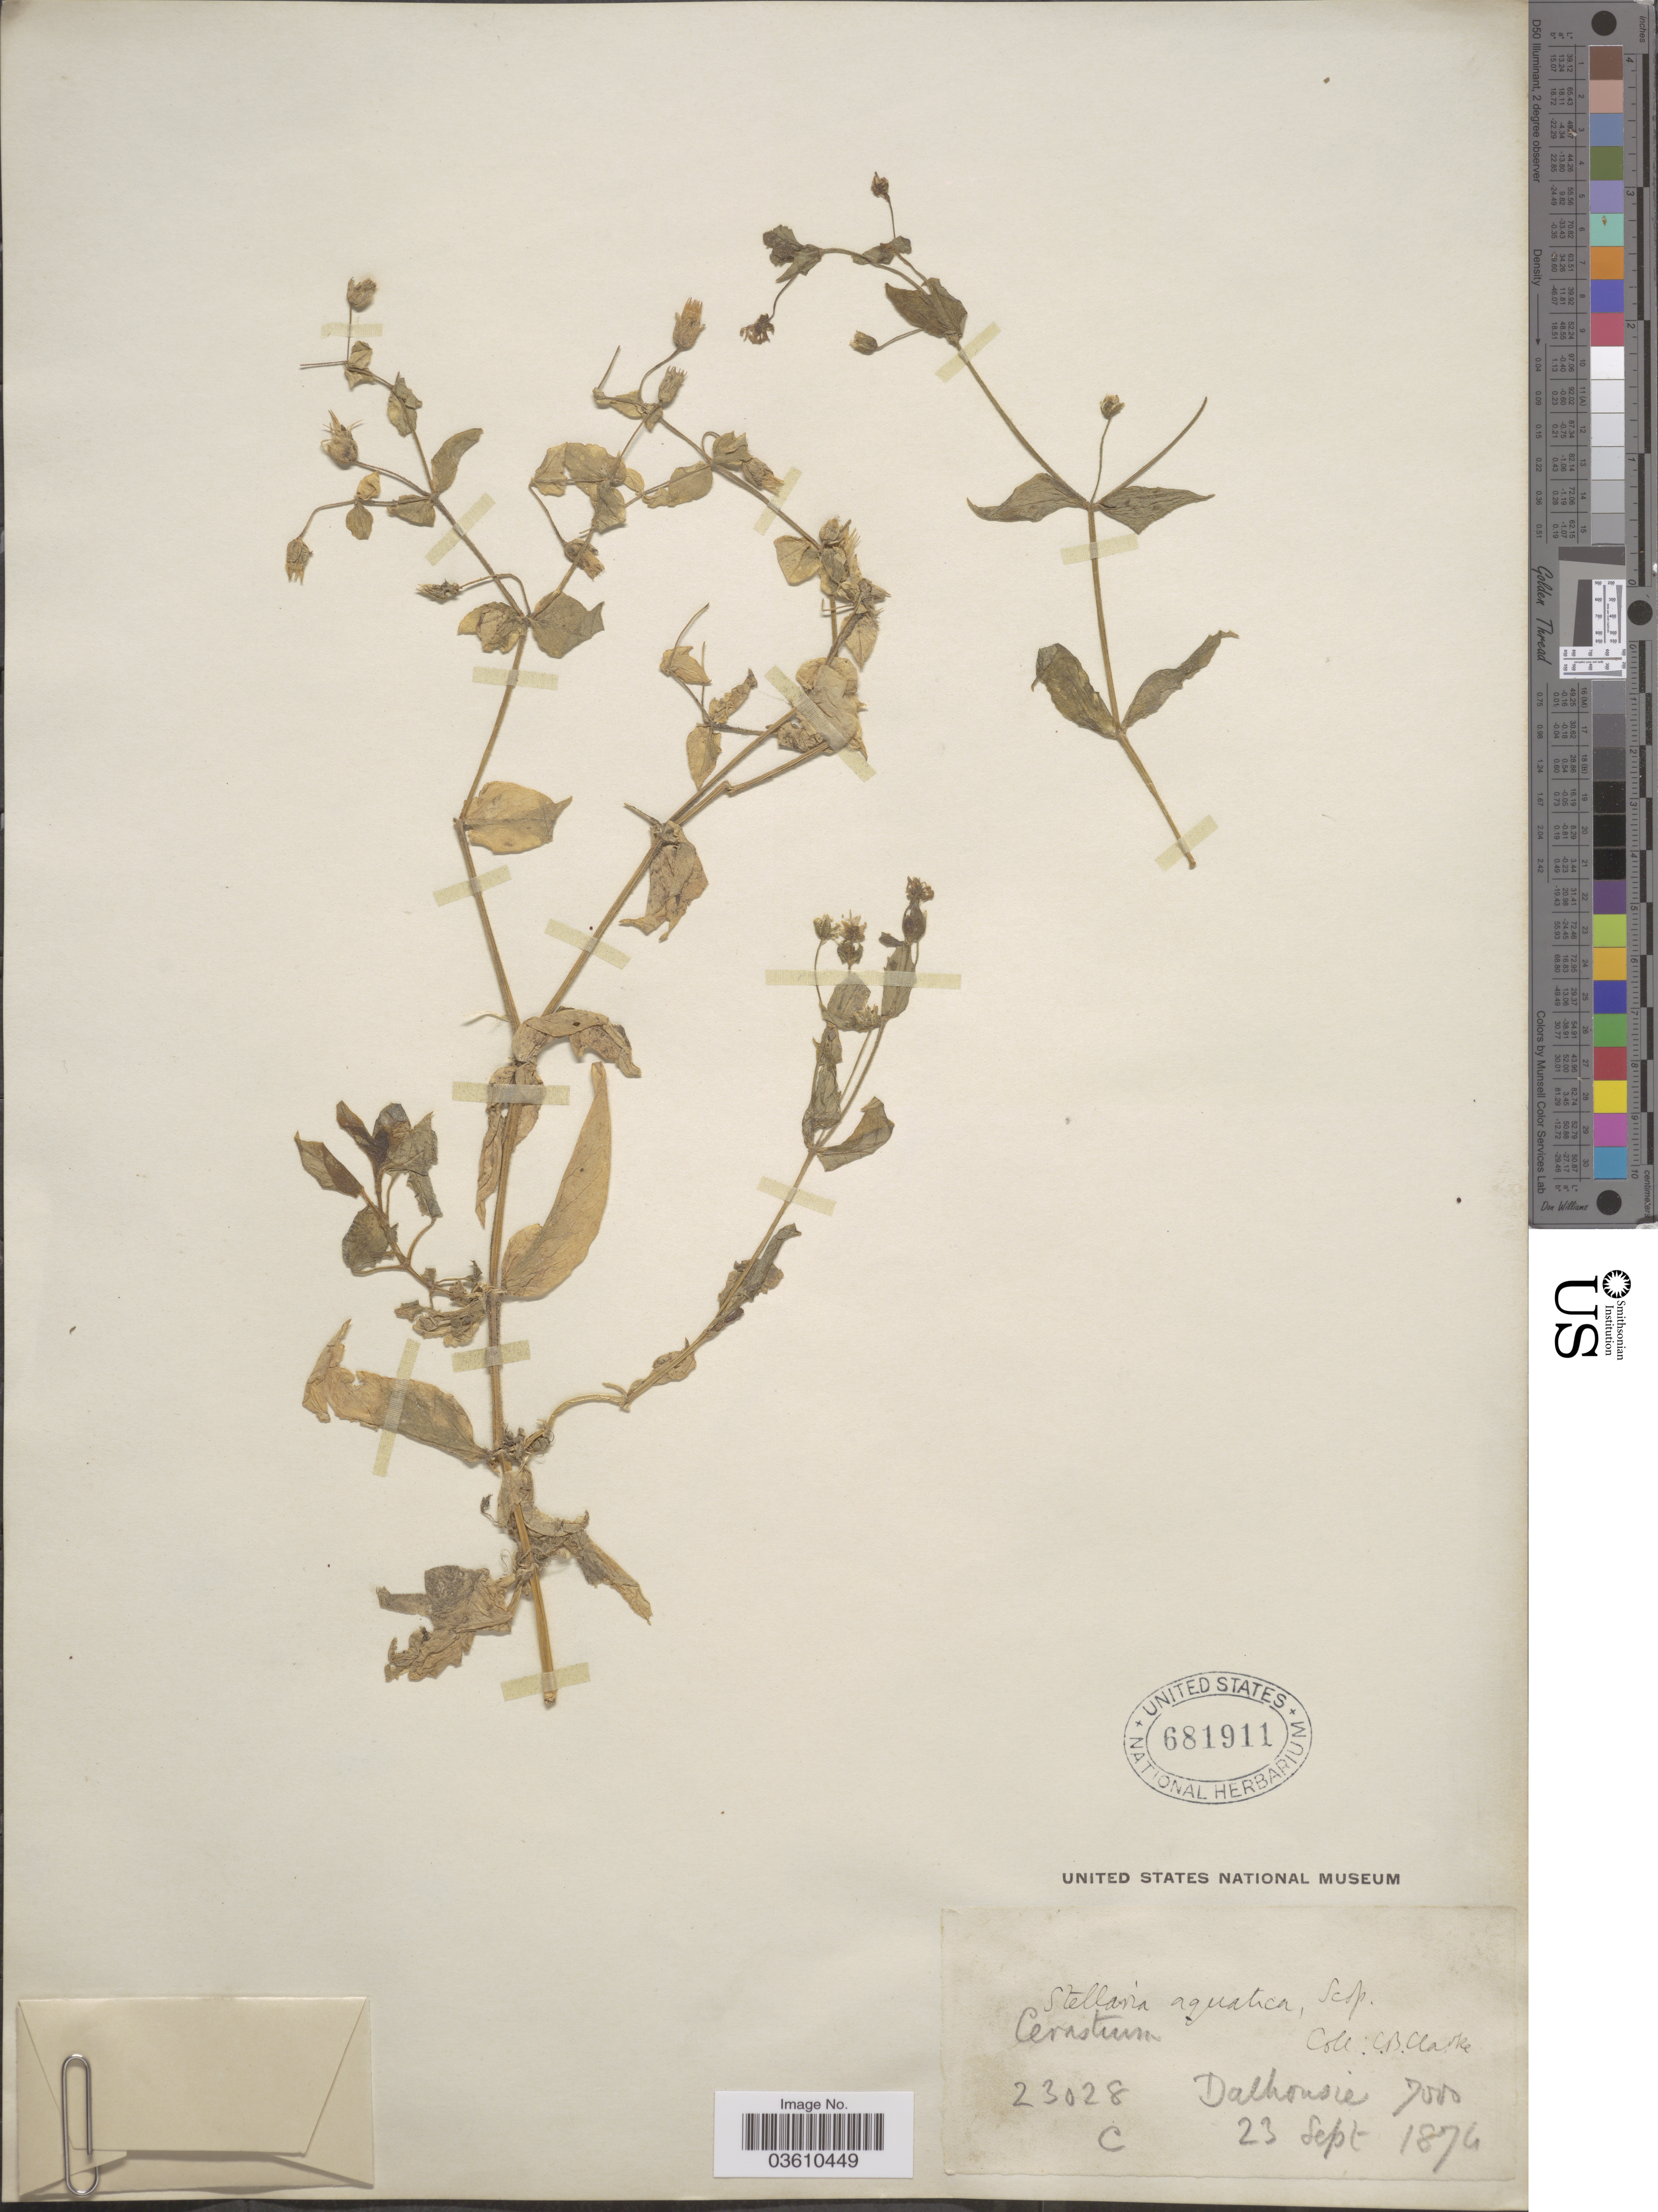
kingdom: Plantae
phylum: Tracheophyta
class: Magnoliopsida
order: Caryophyllales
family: Caryophyllaceae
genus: Stellaria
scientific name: Stellaria aquatica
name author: L.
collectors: C. B. Clarke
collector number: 23028C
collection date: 1876-09-23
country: India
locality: Dalhousie.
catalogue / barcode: US 681911